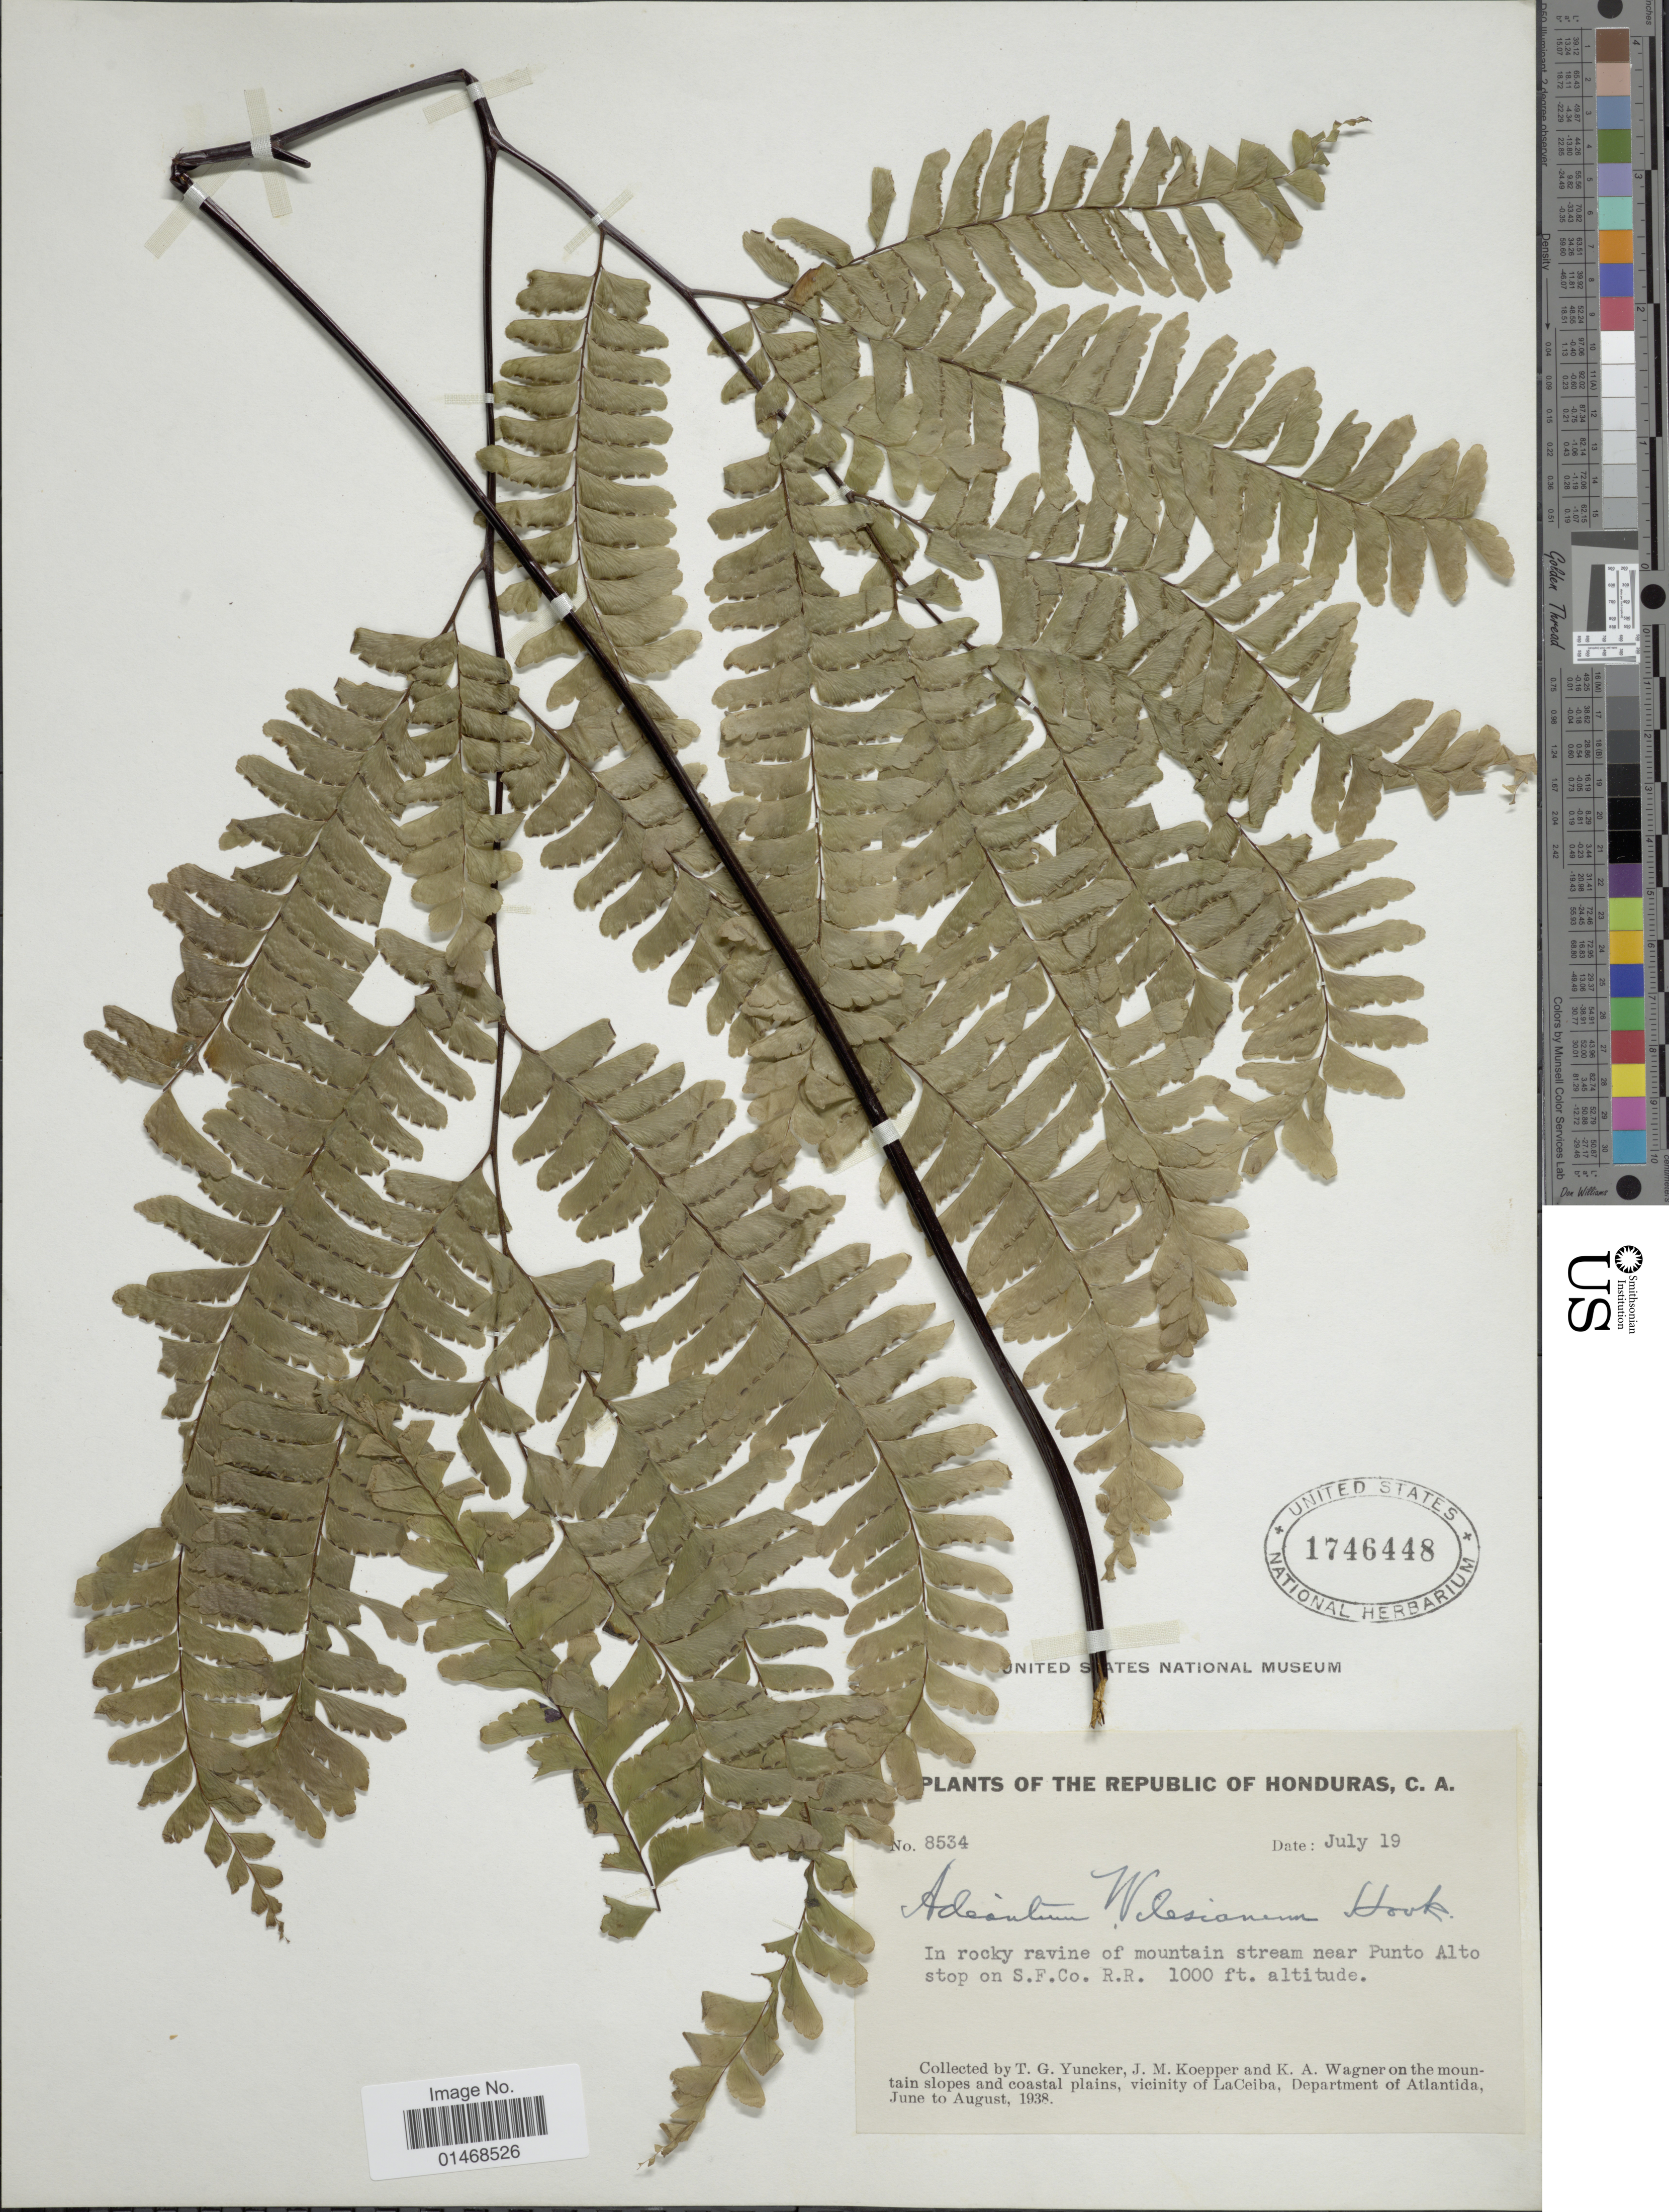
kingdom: Plantae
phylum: Tracheophyta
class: Polypodiopsida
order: Polypodiales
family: Pteridaceae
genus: Adiantum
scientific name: Adiantum wilesianum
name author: Hook.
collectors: T. G. Yuncker, J. M. Koepper & K. A. Wagner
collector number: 8534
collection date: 1938-07-19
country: Honduras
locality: The Republic of Honduras, C.A. In rocky ravine of mountain stream near Punto Alto stp on S.F. Co. R.R.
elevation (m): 305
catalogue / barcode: US 1746448